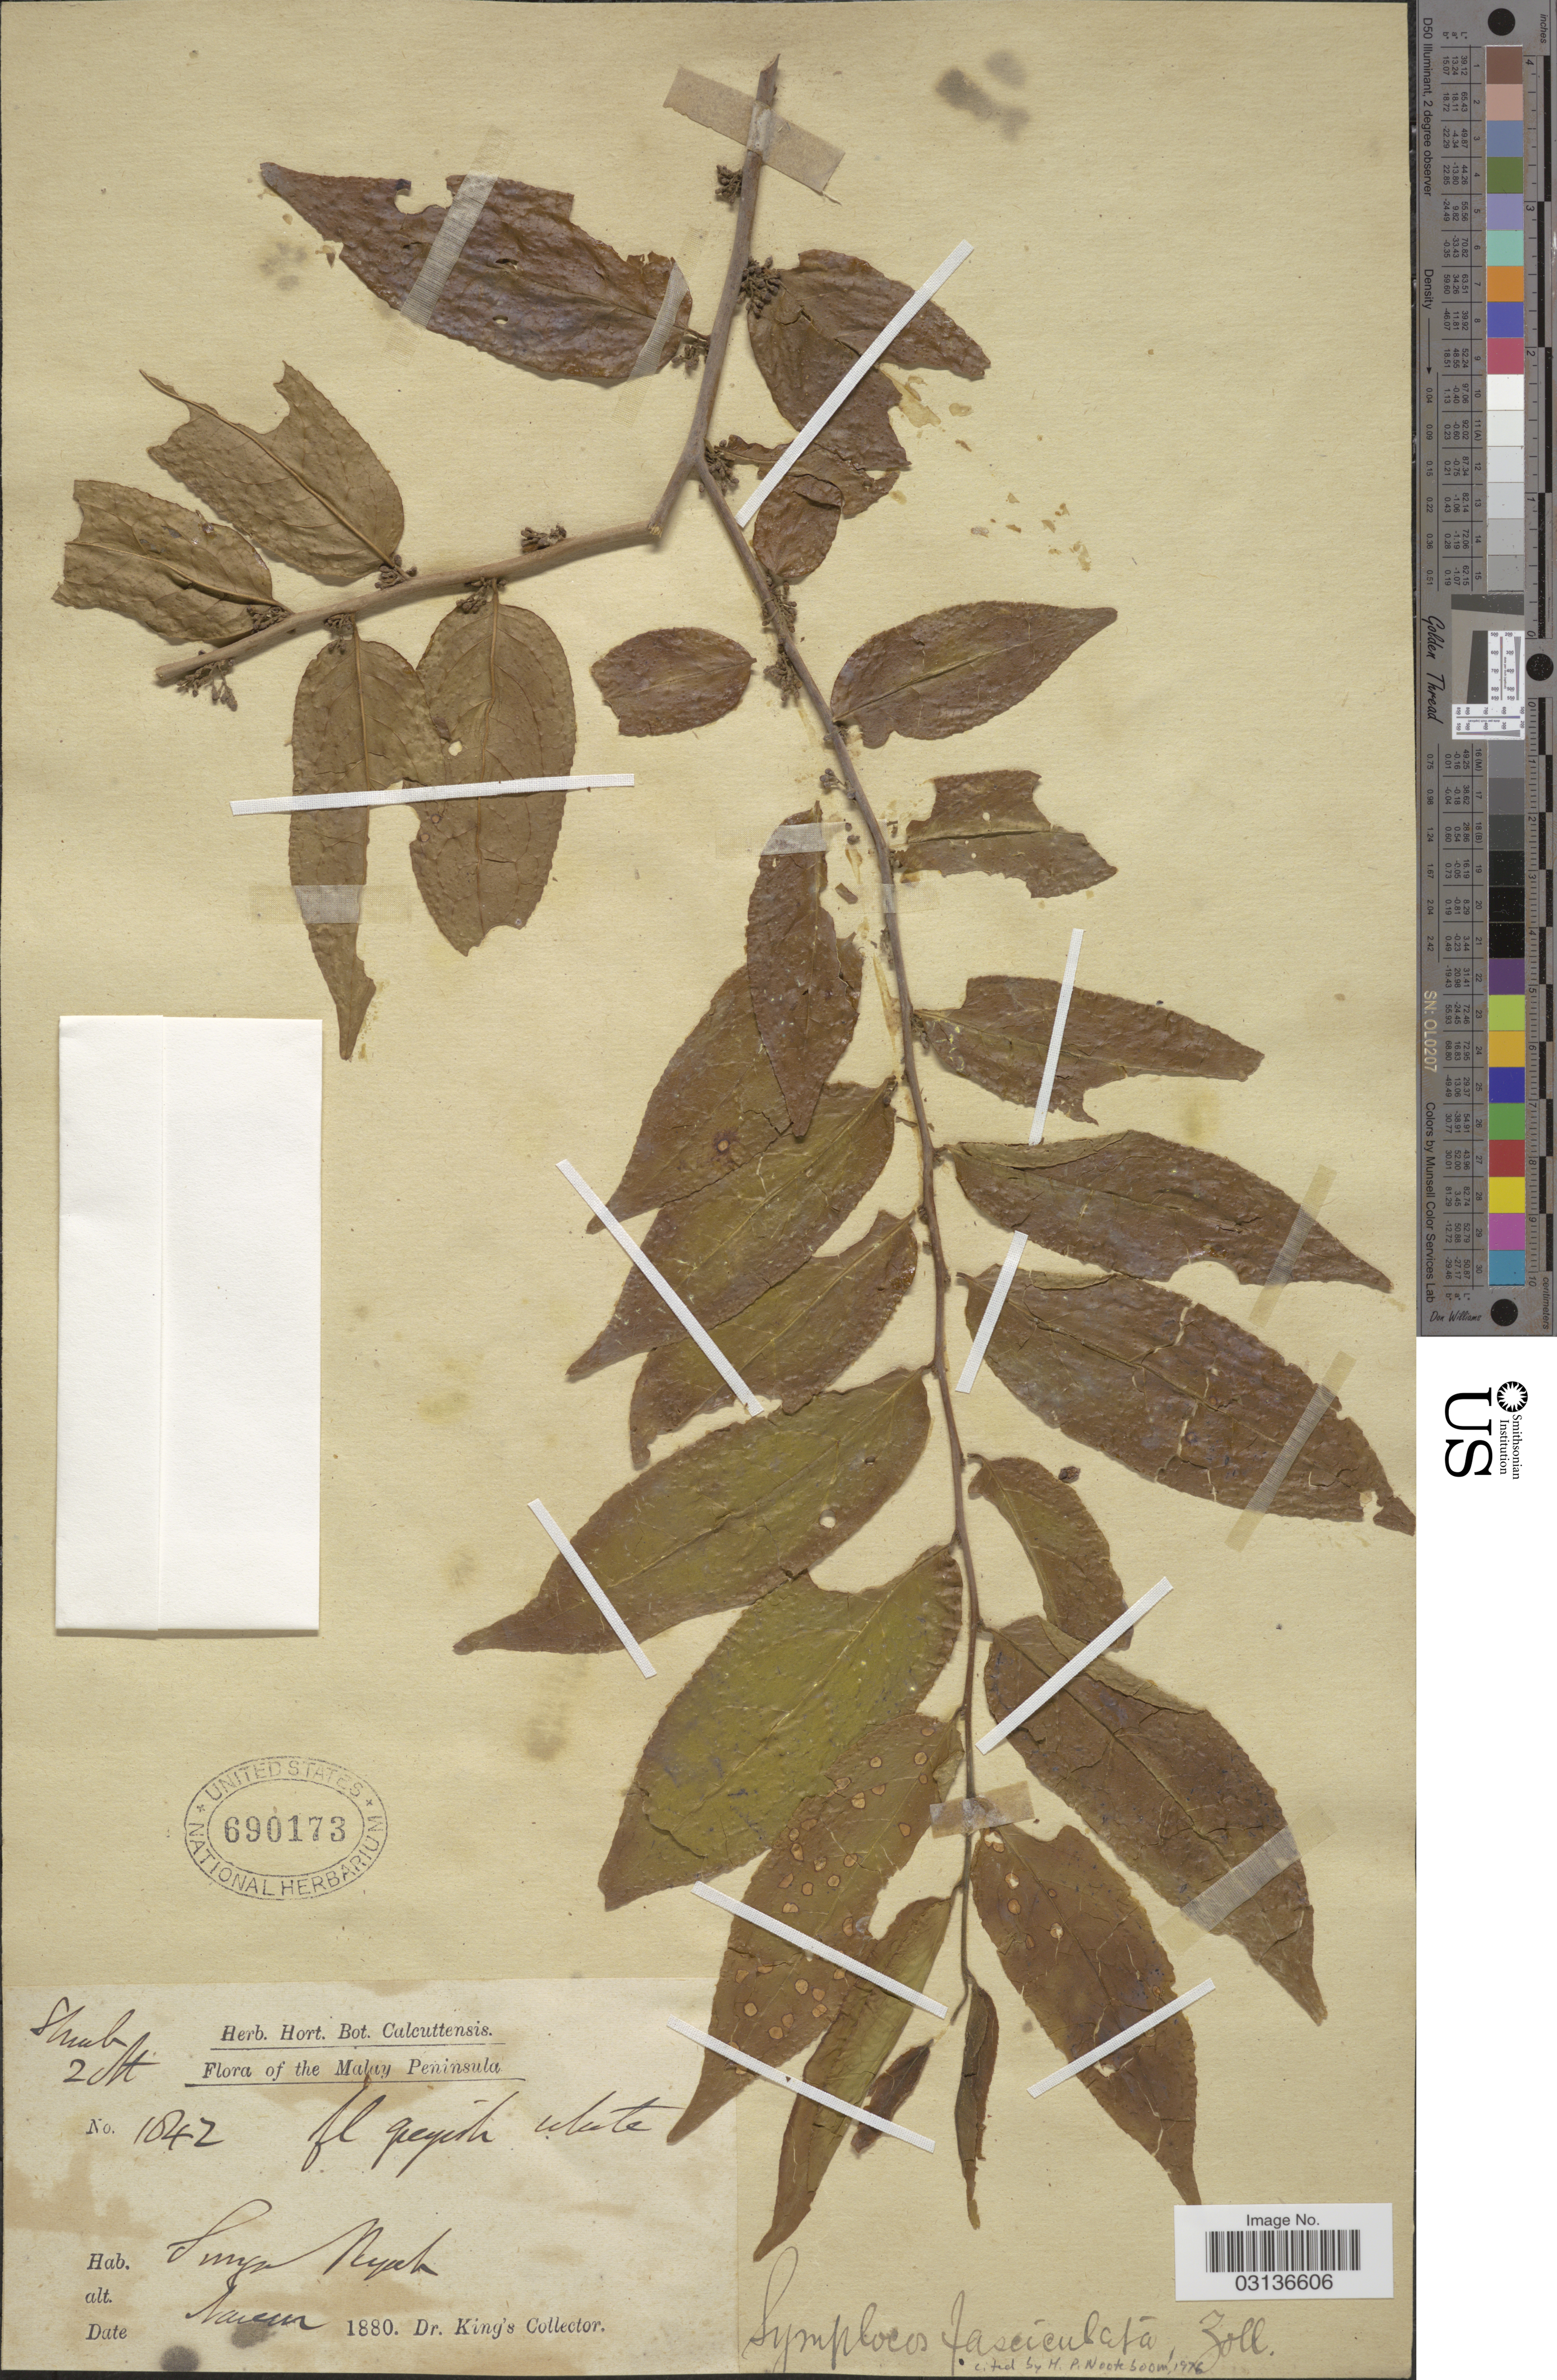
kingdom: Plantae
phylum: Tracheophyta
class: Magnoliopsida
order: Ericales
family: Symplocaceae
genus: Symplocos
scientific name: Symplocos fasciculata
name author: Zoll.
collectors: Dr. King's collector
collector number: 1042*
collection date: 1880-11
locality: Malay Peninsula. Sunga Ryah.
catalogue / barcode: US 690173